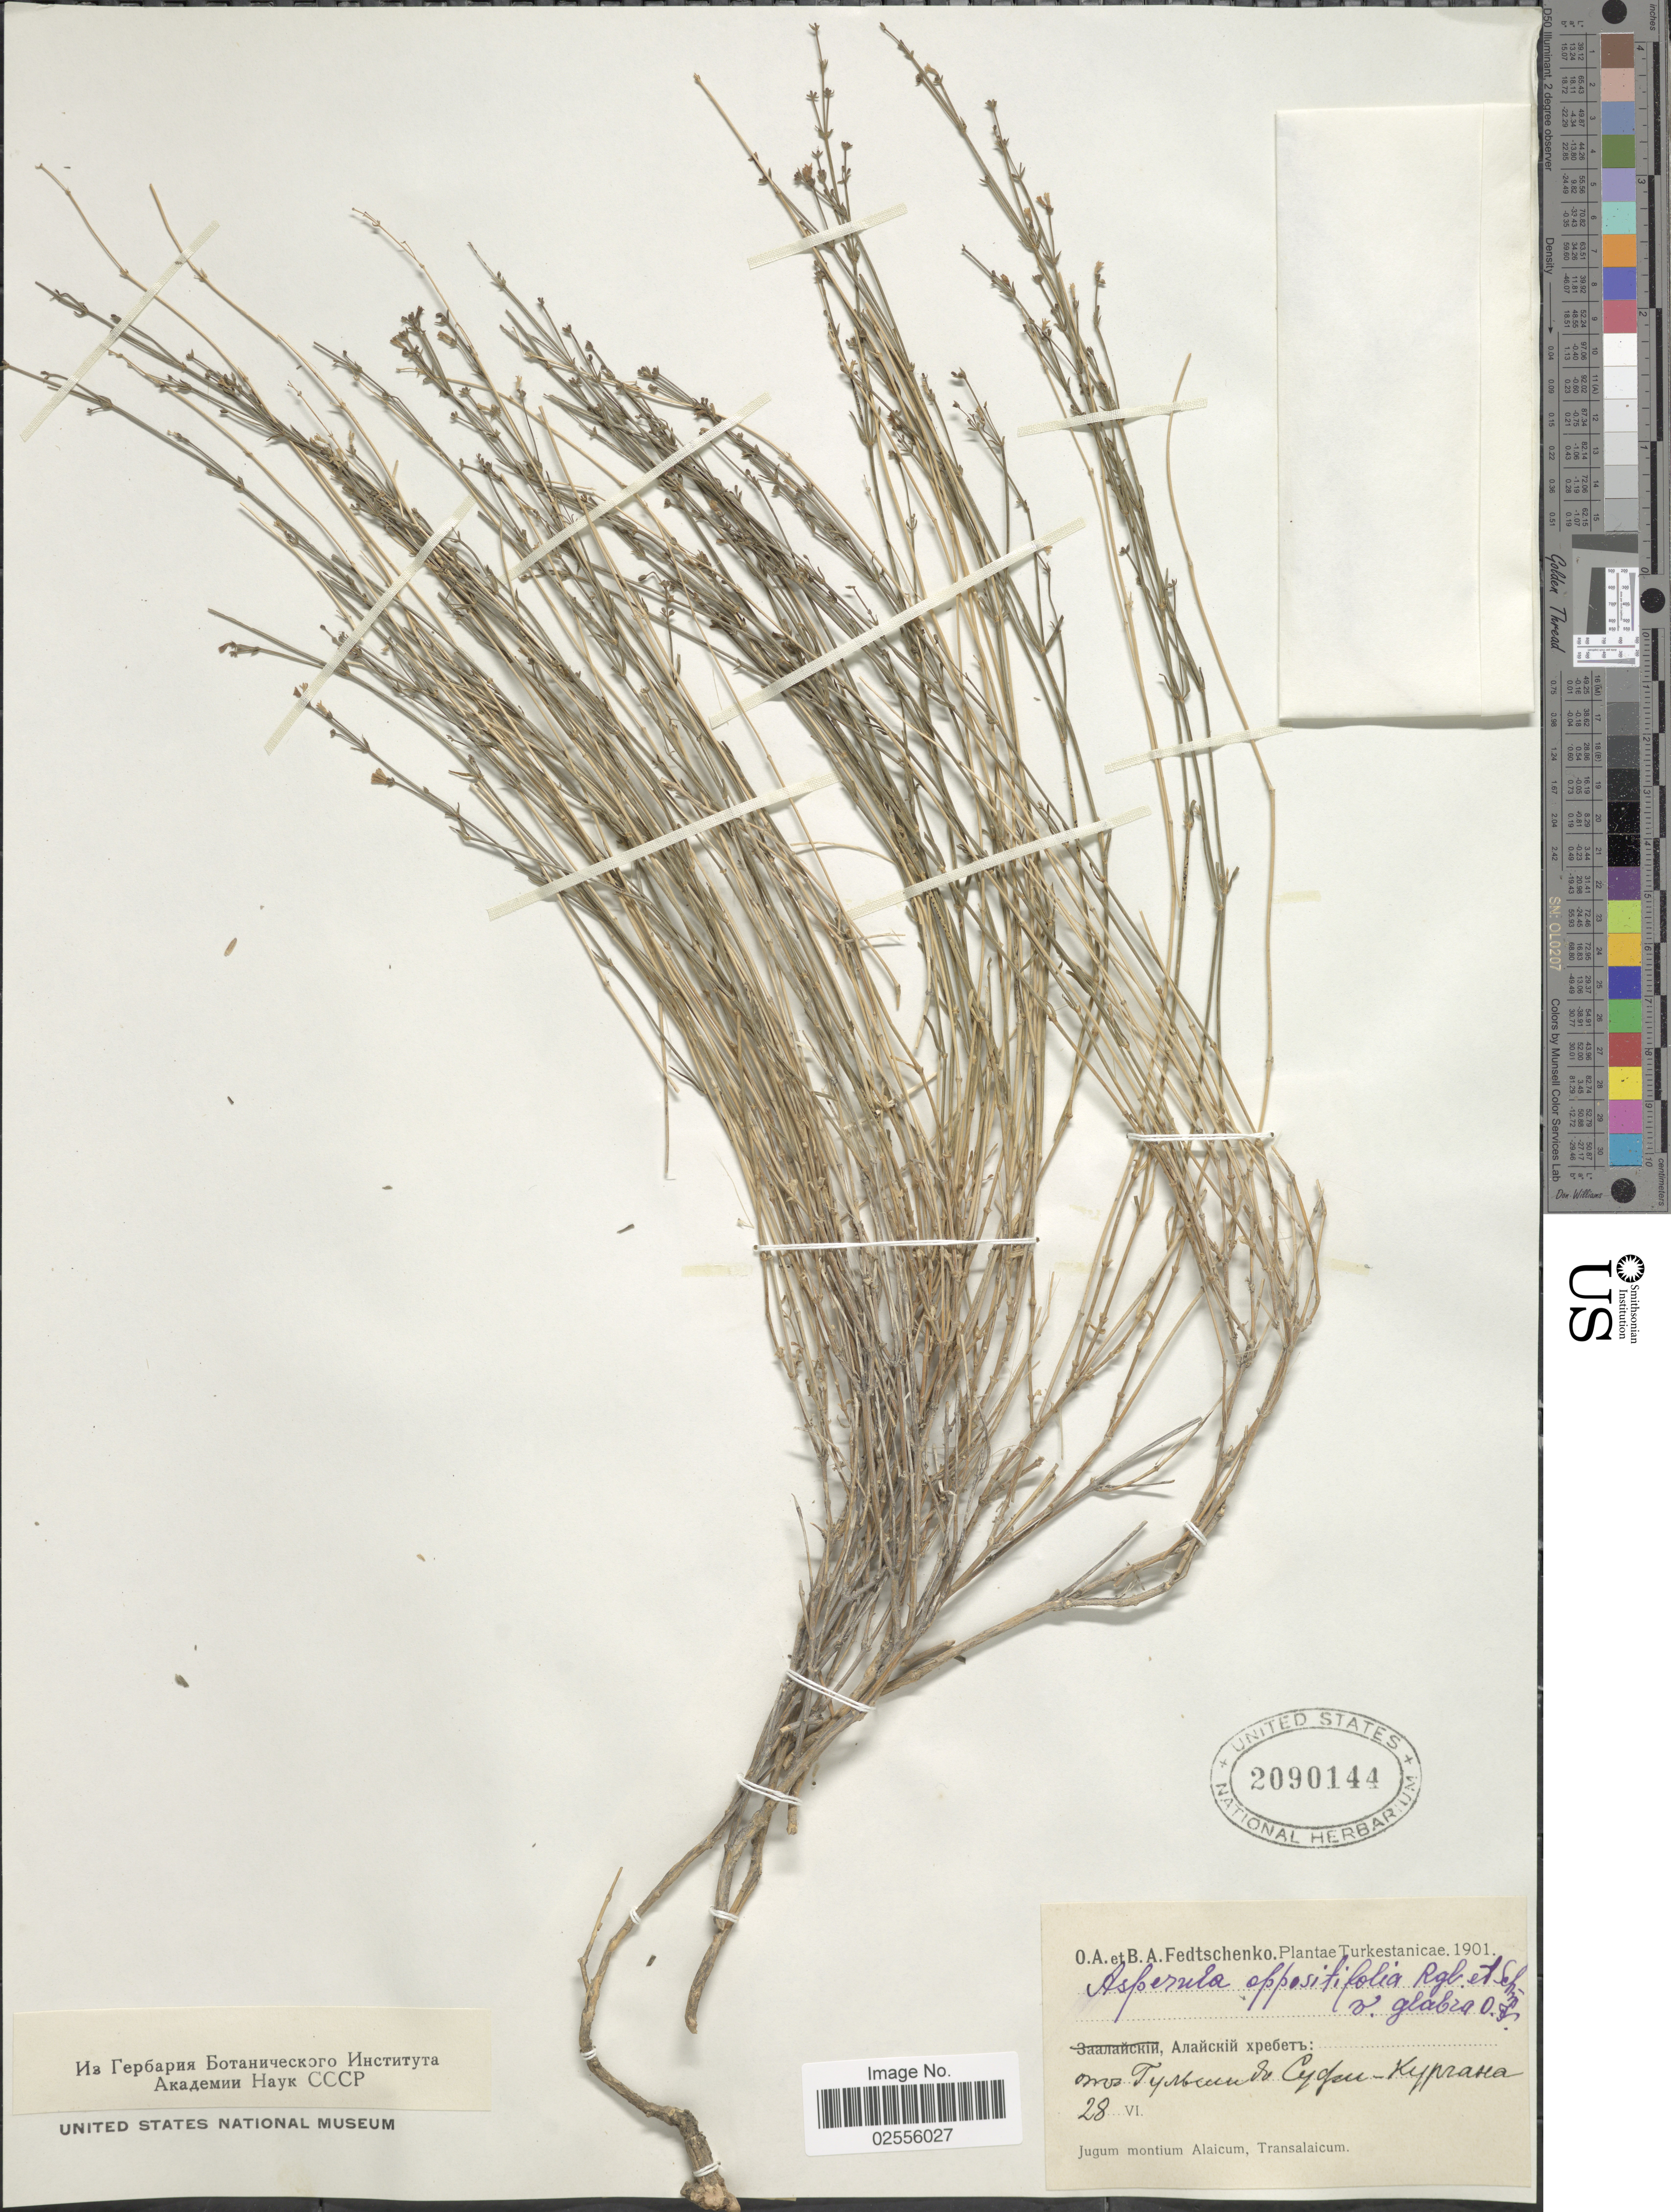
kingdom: Plantae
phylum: Tracheophyta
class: Magnoliopsida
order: Gentianales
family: Rubiaceae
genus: Asperula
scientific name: Asperula oppositifolia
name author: Regel & Schmalh.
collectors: O. A. Fedtschenko & B. A. Fedtschenko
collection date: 1901-06-28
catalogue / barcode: US 2090144